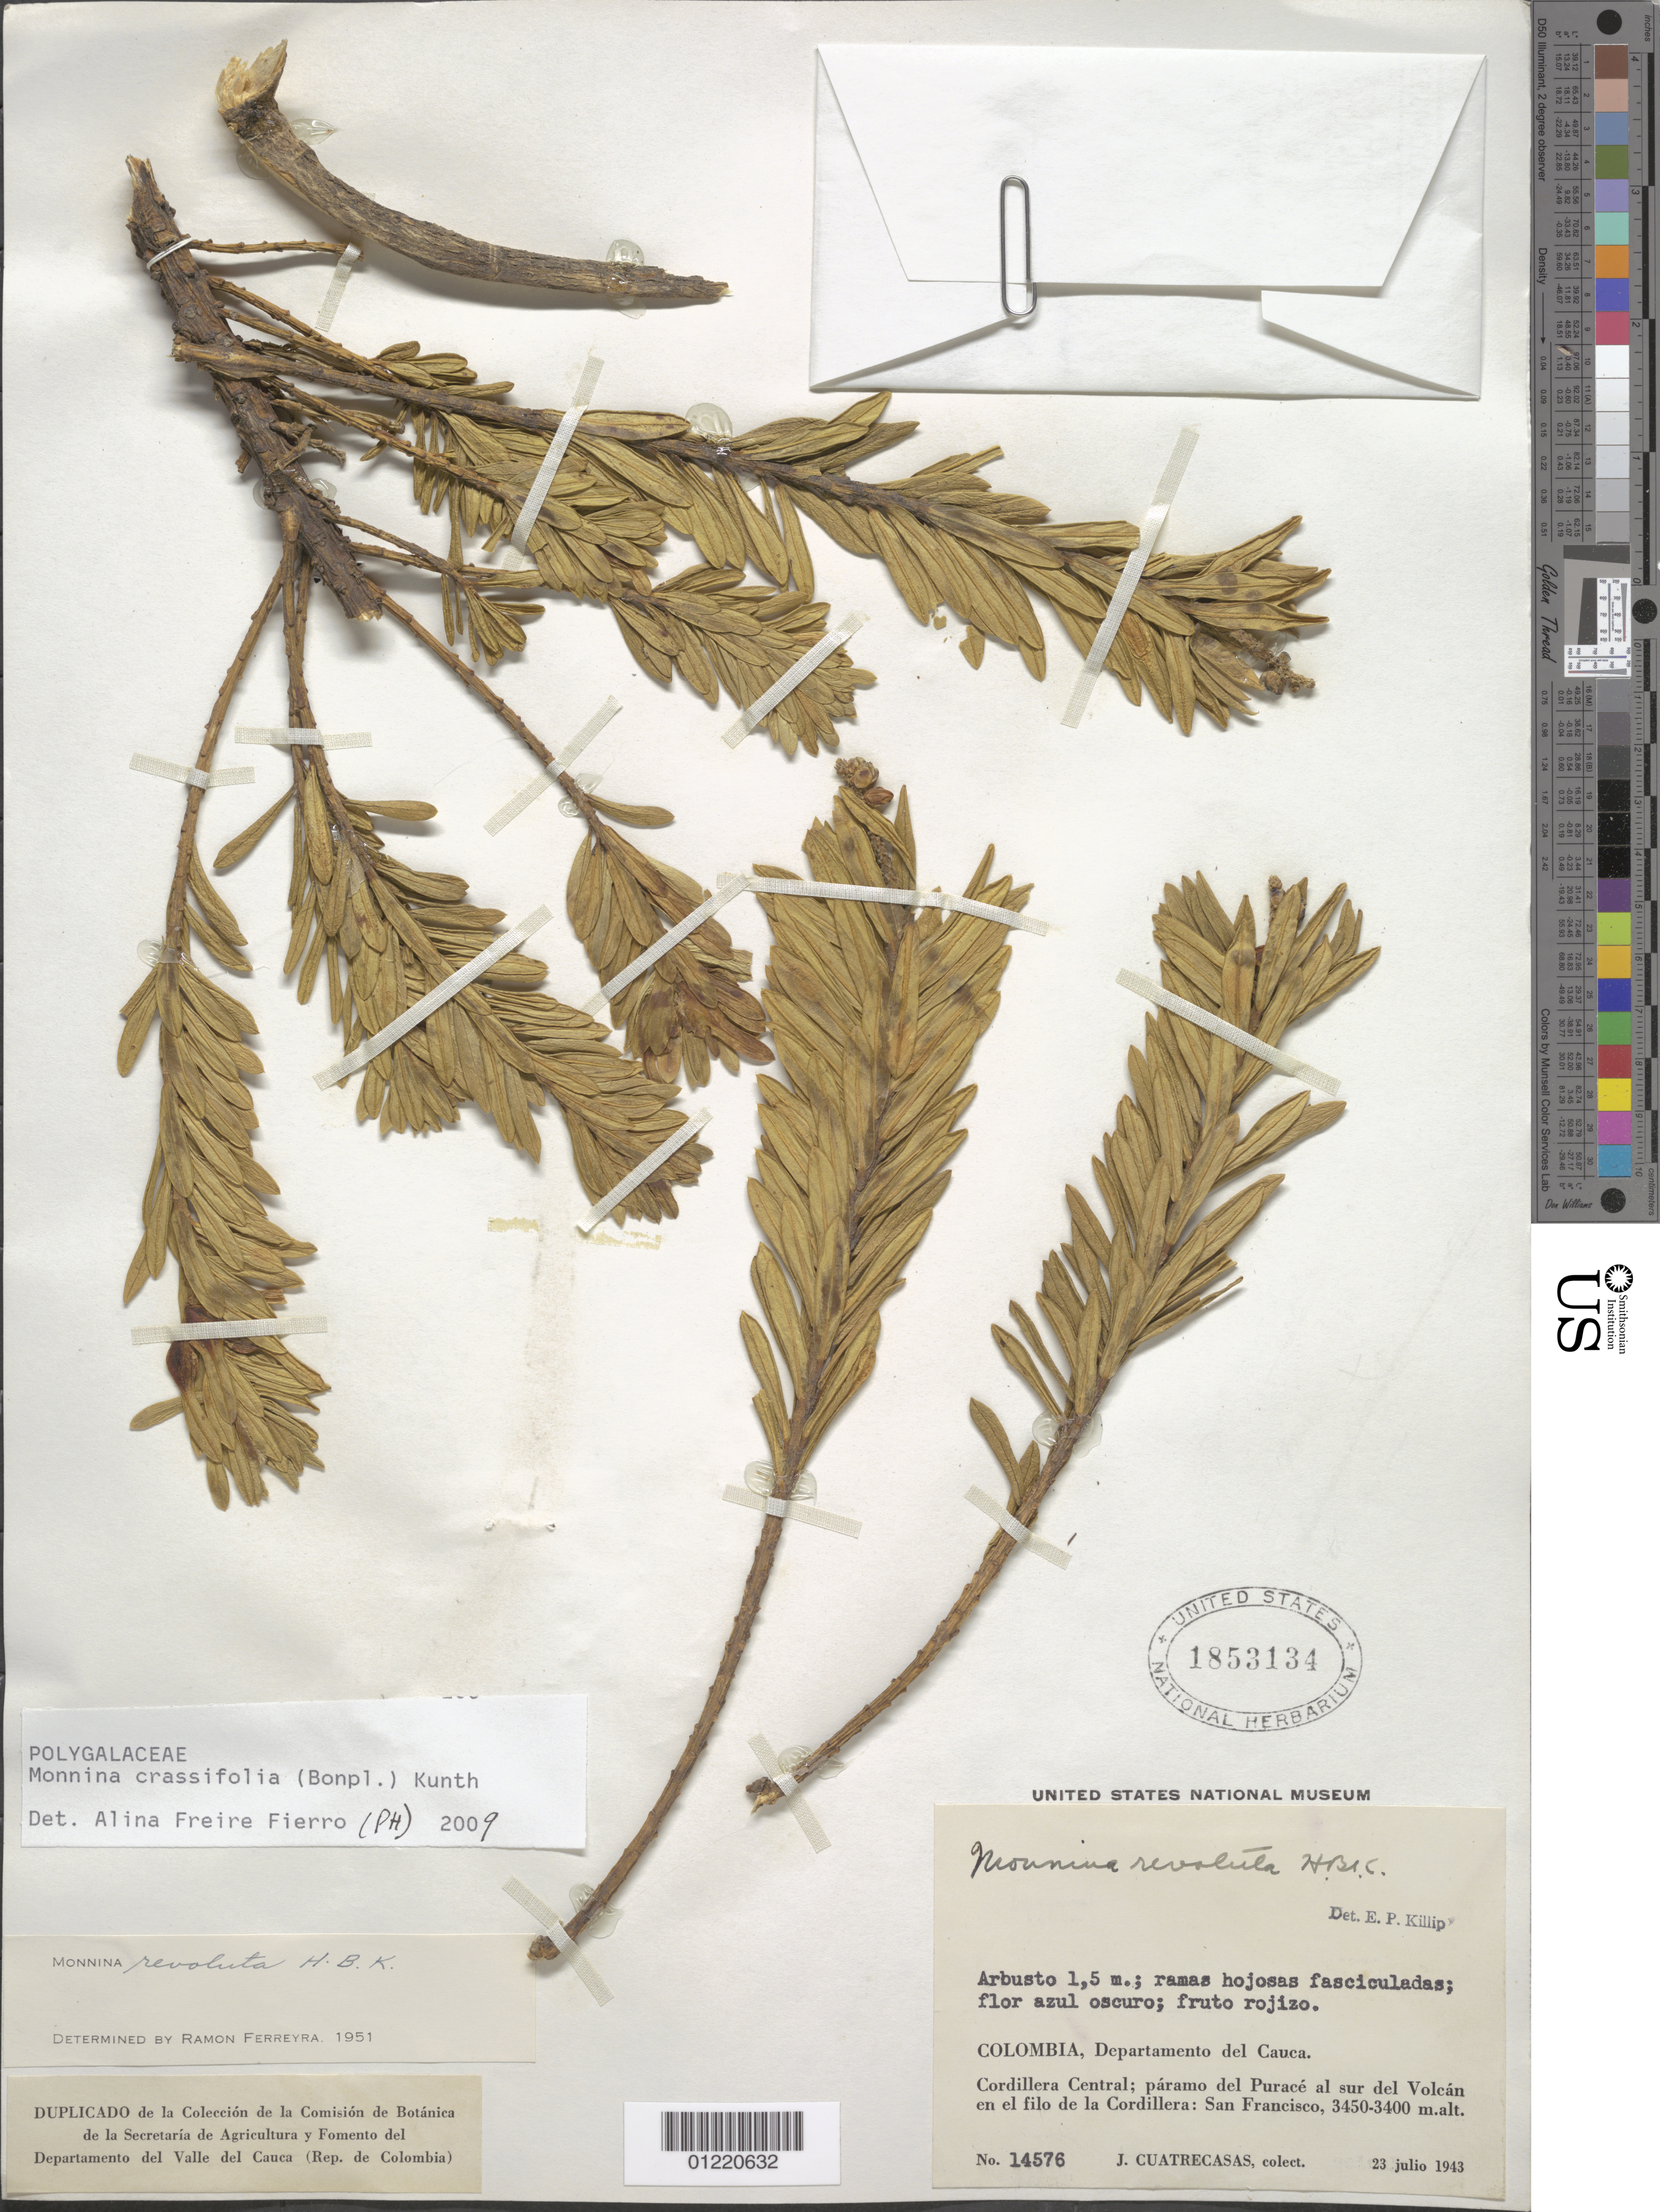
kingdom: Plantae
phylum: Tracheophyta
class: Magnoliopsida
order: Fabales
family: Polygalaceae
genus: Monnina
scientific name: Monnina crassifolia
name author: (Bonpl.) Kunth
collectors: J. Cuatrecasas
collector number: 14576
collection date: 1943-07-23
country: Colombia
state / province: Cauca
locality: Cordillera Central, páramo del Puracé al sur del Volcán en el filo de la Cordillera, San Francisco.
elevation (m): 3400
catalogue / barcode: US 1853134